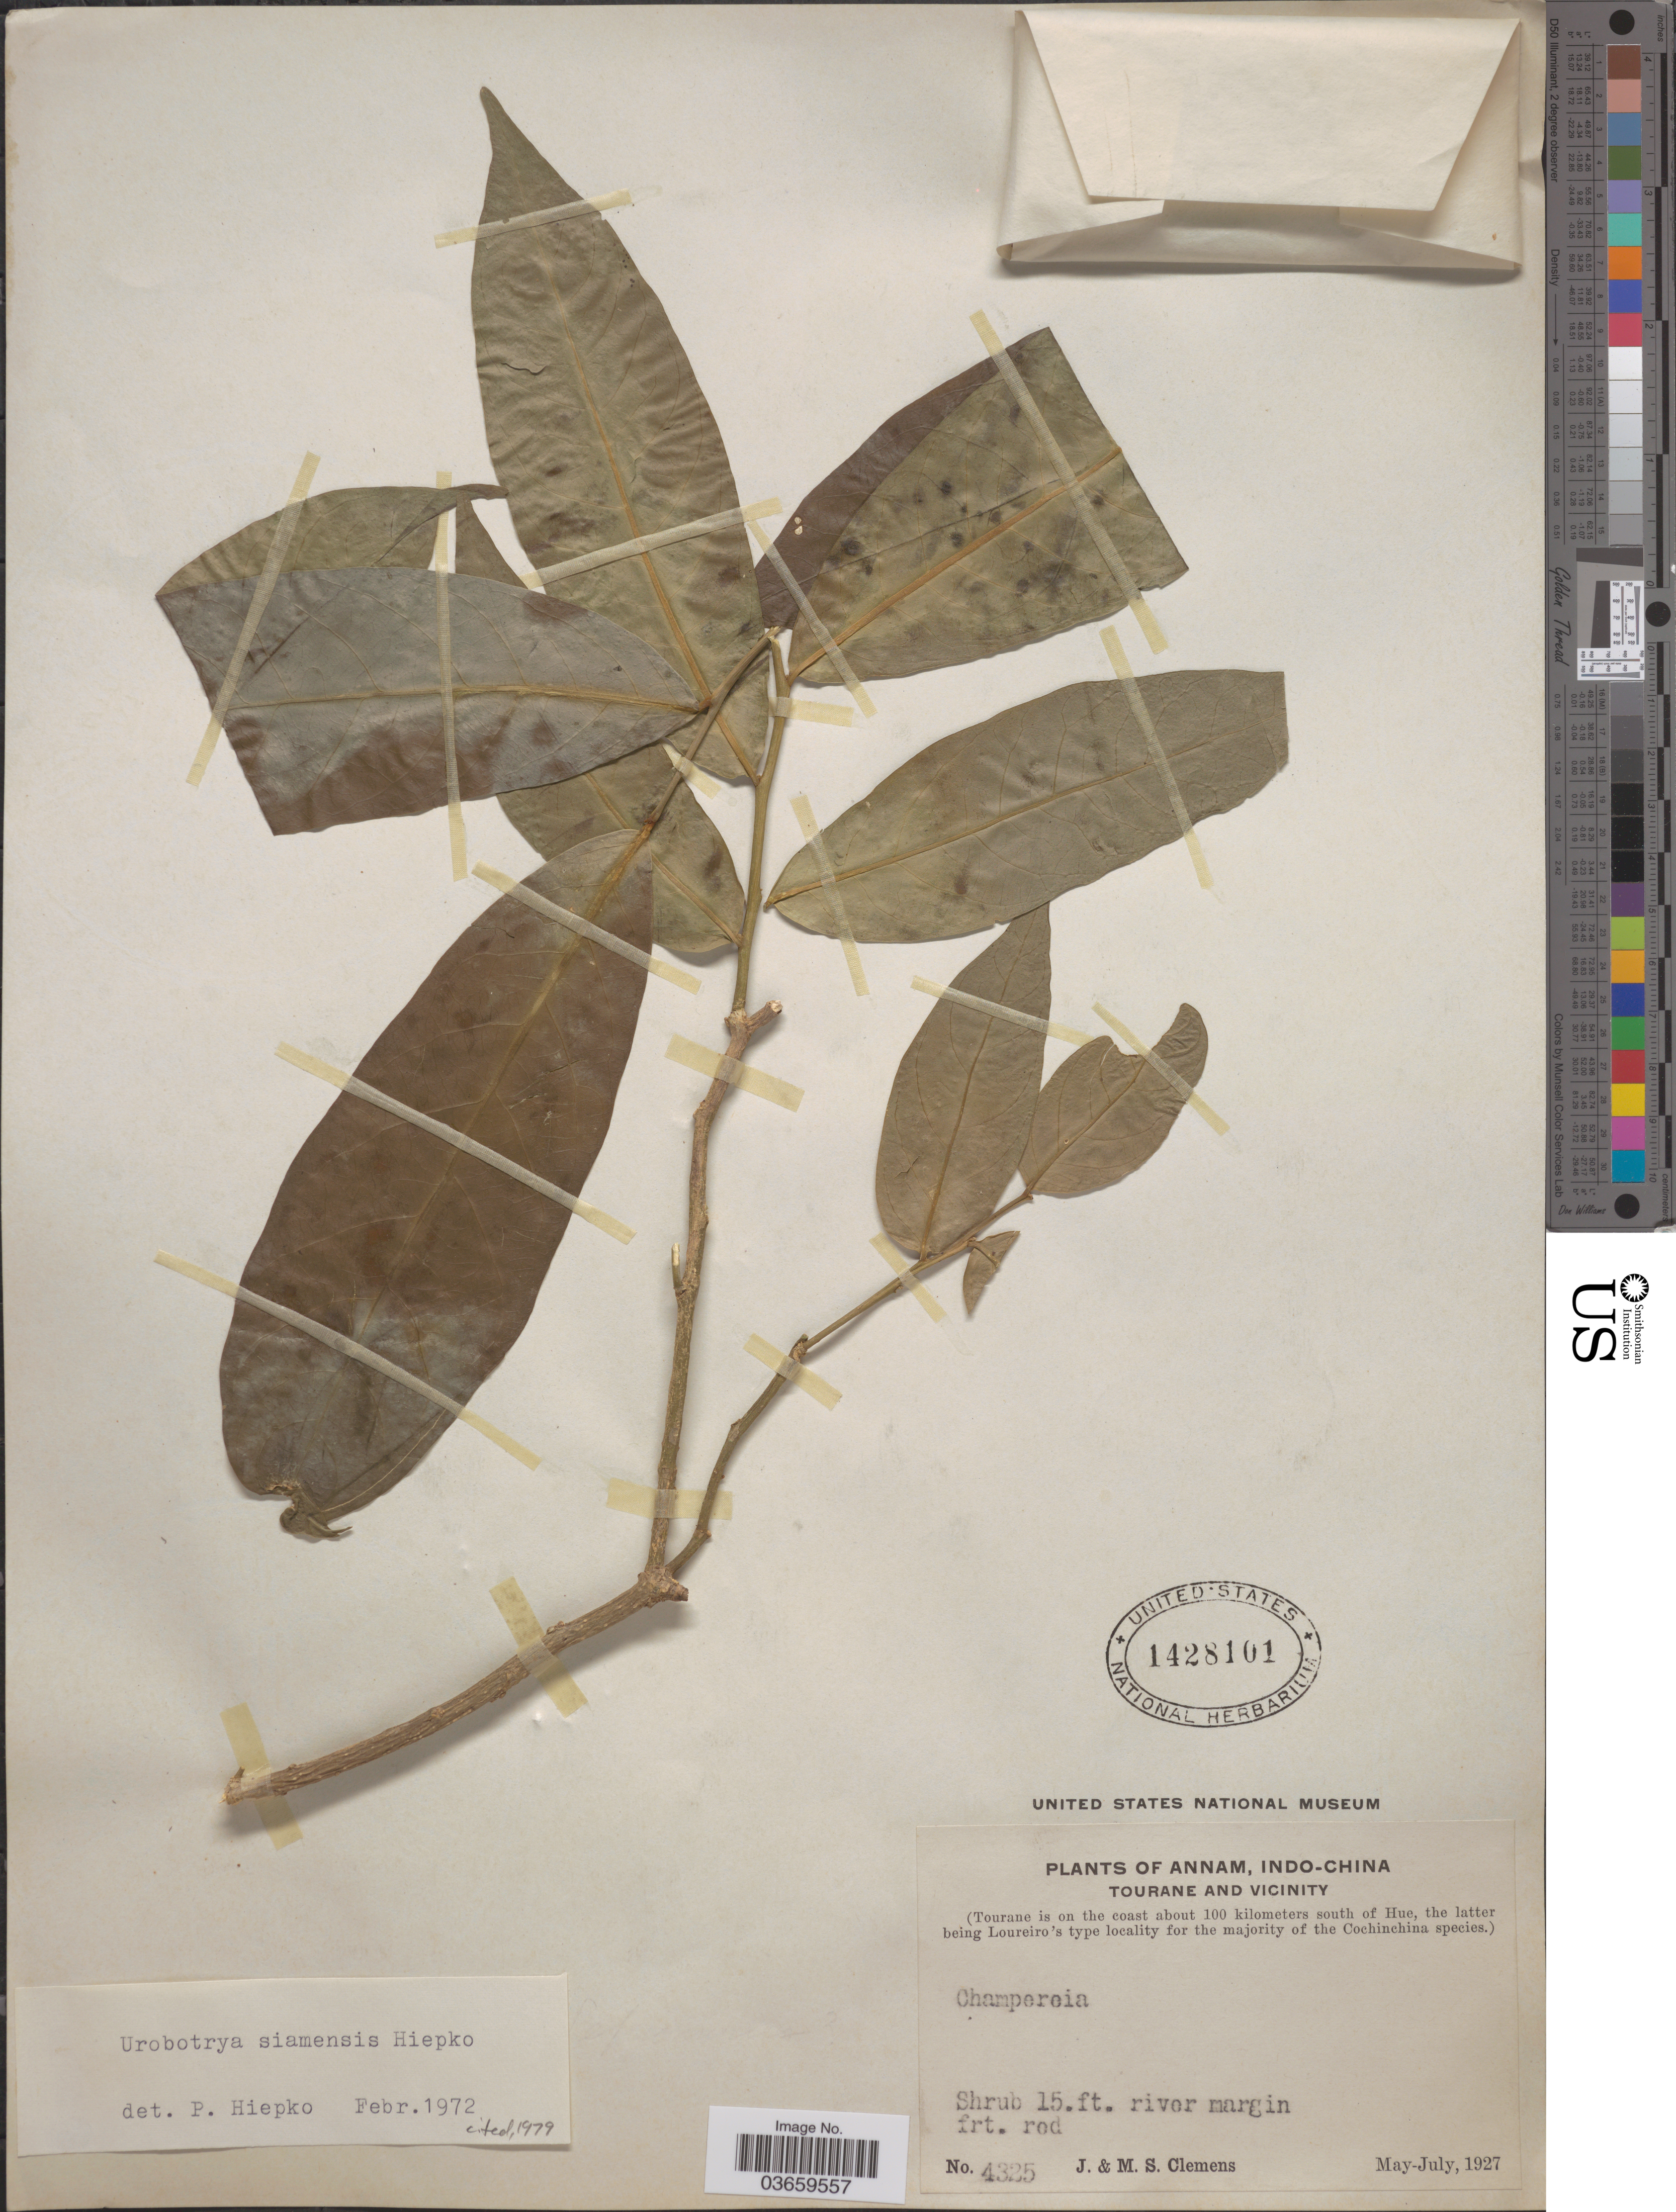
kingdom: Plantae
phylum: Tracheophyta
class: Magnoliopsida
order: Santalales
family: Opiliaceae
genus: Urobotrya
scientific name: Urobotrya siamensis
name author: Hiepko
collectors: J. Clemens & M. S. Clemens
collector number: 4325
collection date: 1927-05/1927-07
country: Vietnam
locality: Annam, Indo-China. Tourane and vicinity. Tourane is on the coast about 100 kilometers south of Hue.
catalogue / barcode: US 1428101